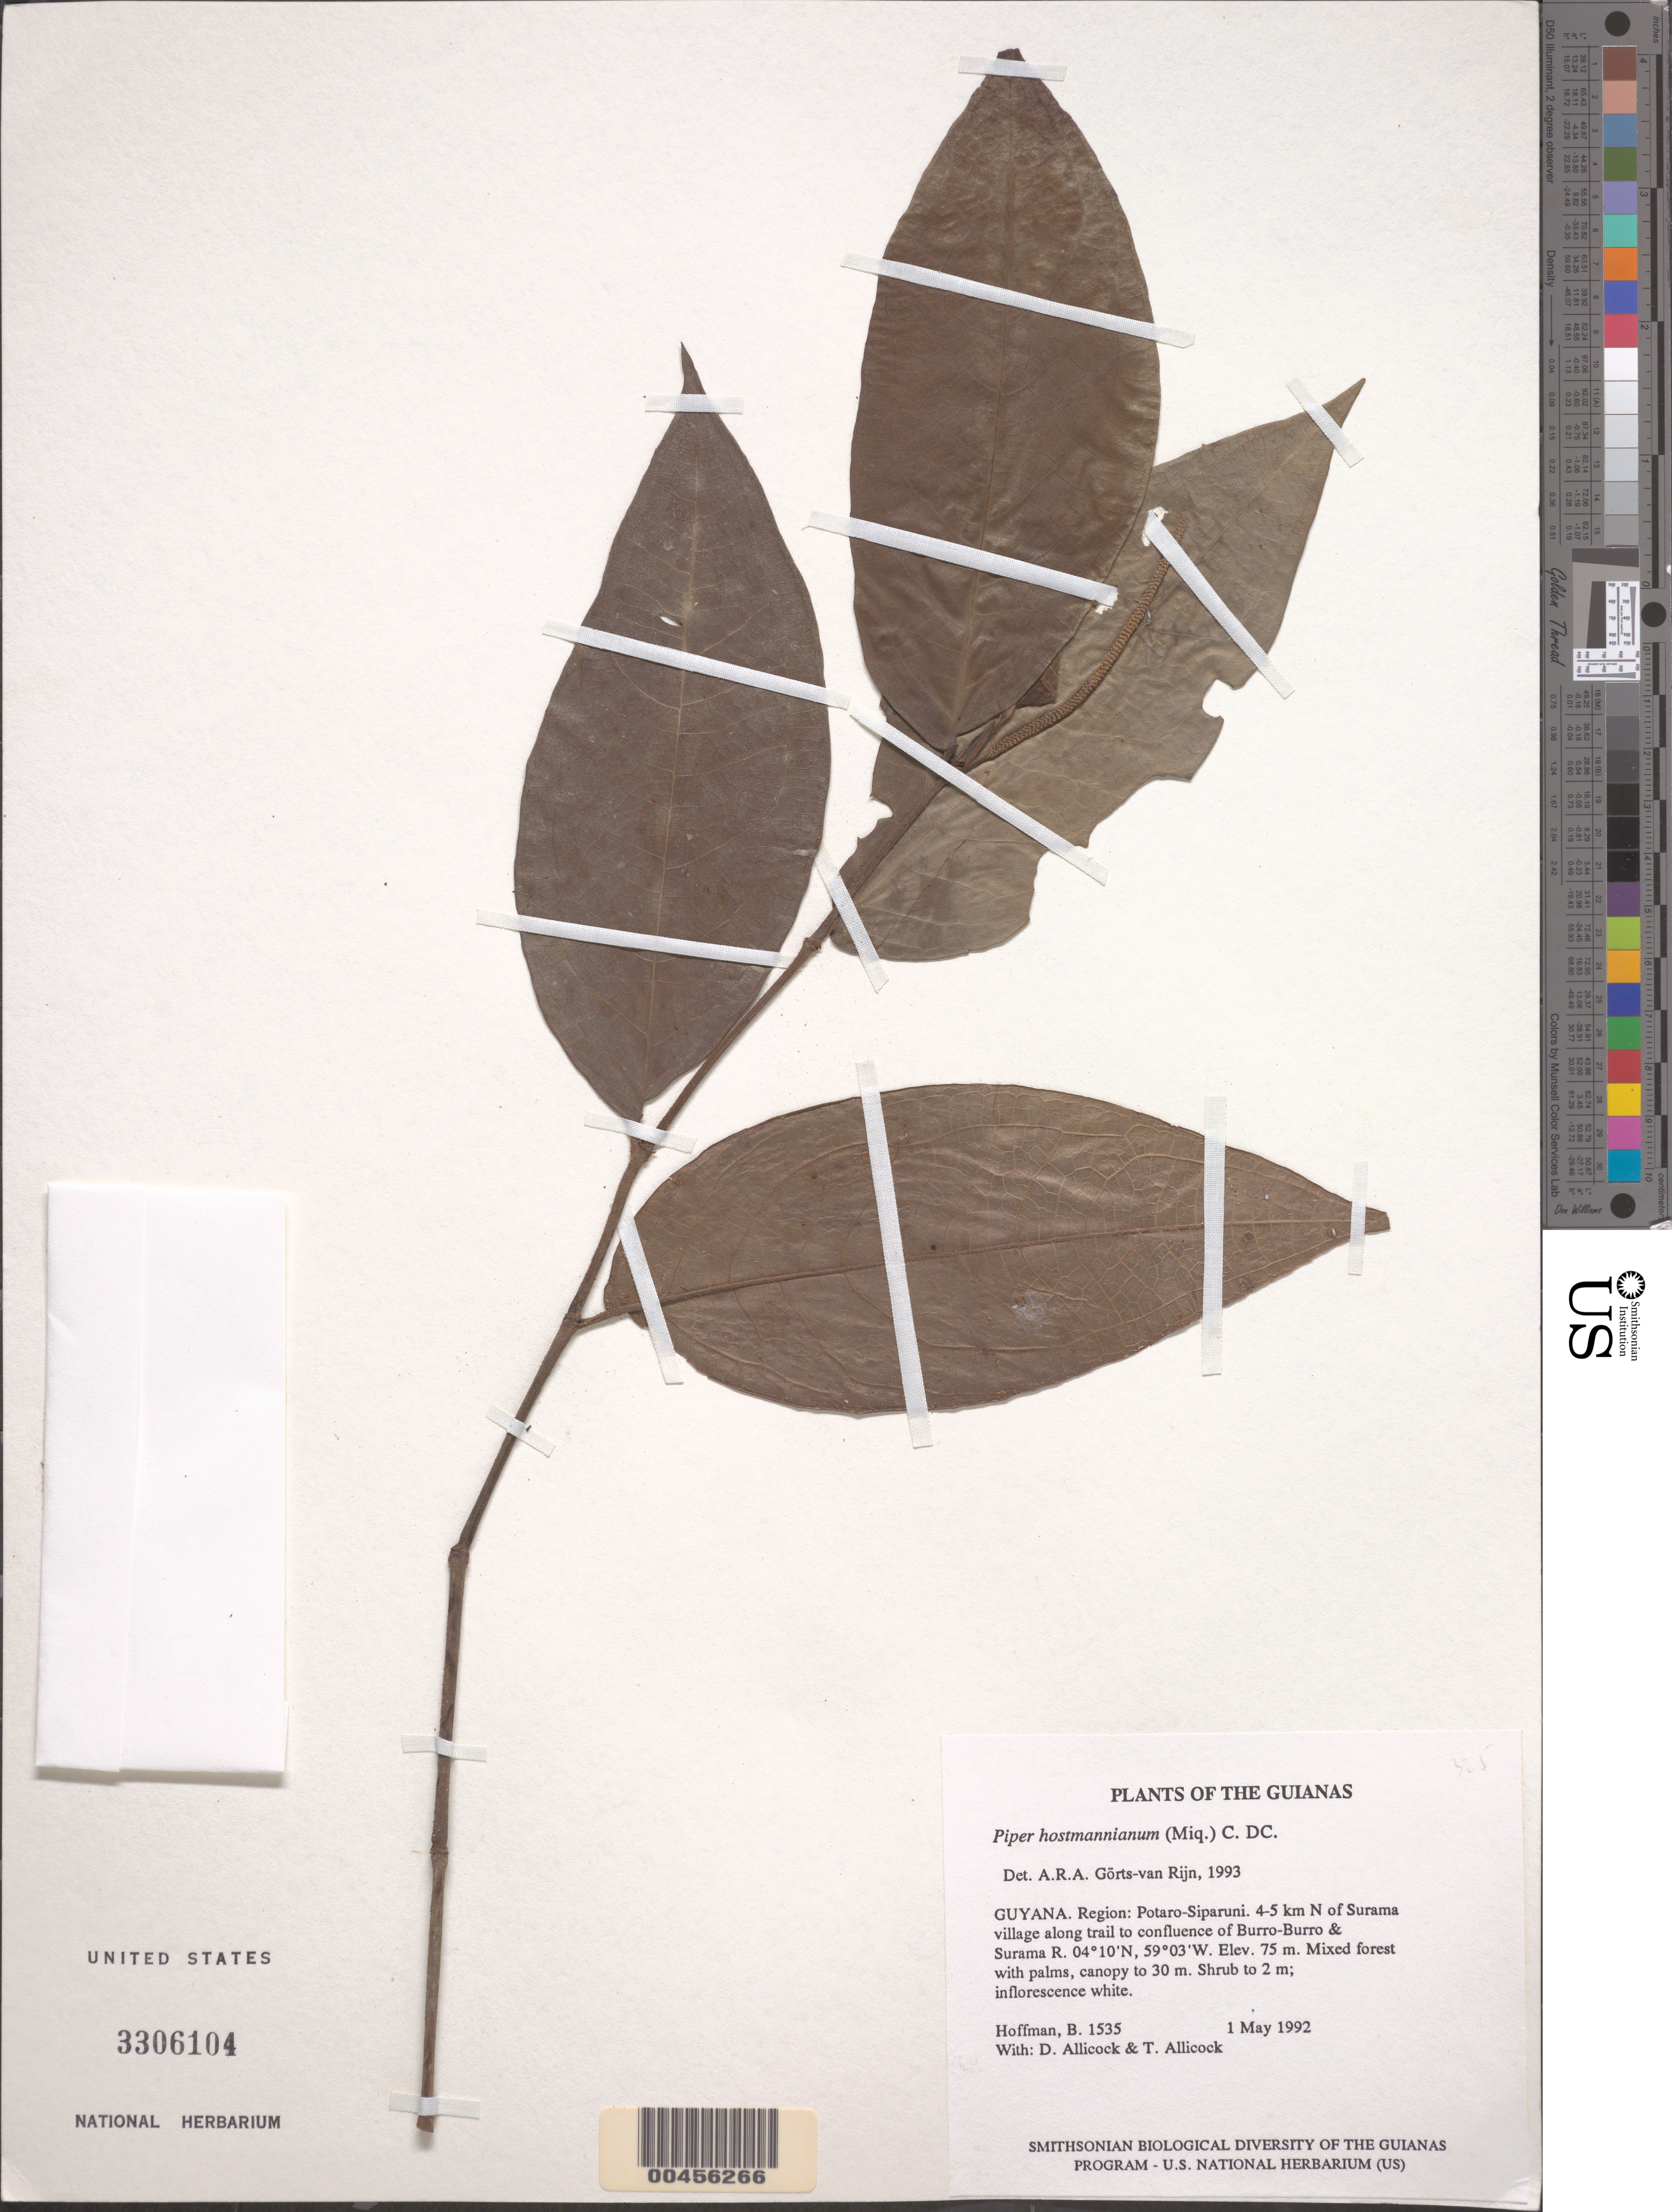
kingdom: Plantae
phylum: Tracheophyta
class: Magnoliopsida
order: Piperales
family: Piperaceae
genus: Piper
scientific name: Piper hostmannianum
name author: (Miq.) C. DC.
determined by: Görts-van Rijn, A. R. A.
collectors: B. Hoffman, D. Allicock & T. Allicock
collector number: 1535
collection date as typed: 1 May 1992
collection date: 1992-05-01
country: Guyana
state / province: Potaro-Siparuni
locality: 4-5 km N of Surama village along trail to confluence of Burro-Burro & Surama Rivers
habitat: Mixed forest with palms, canopy to 30 m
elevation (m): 75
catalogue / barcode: US 3306104